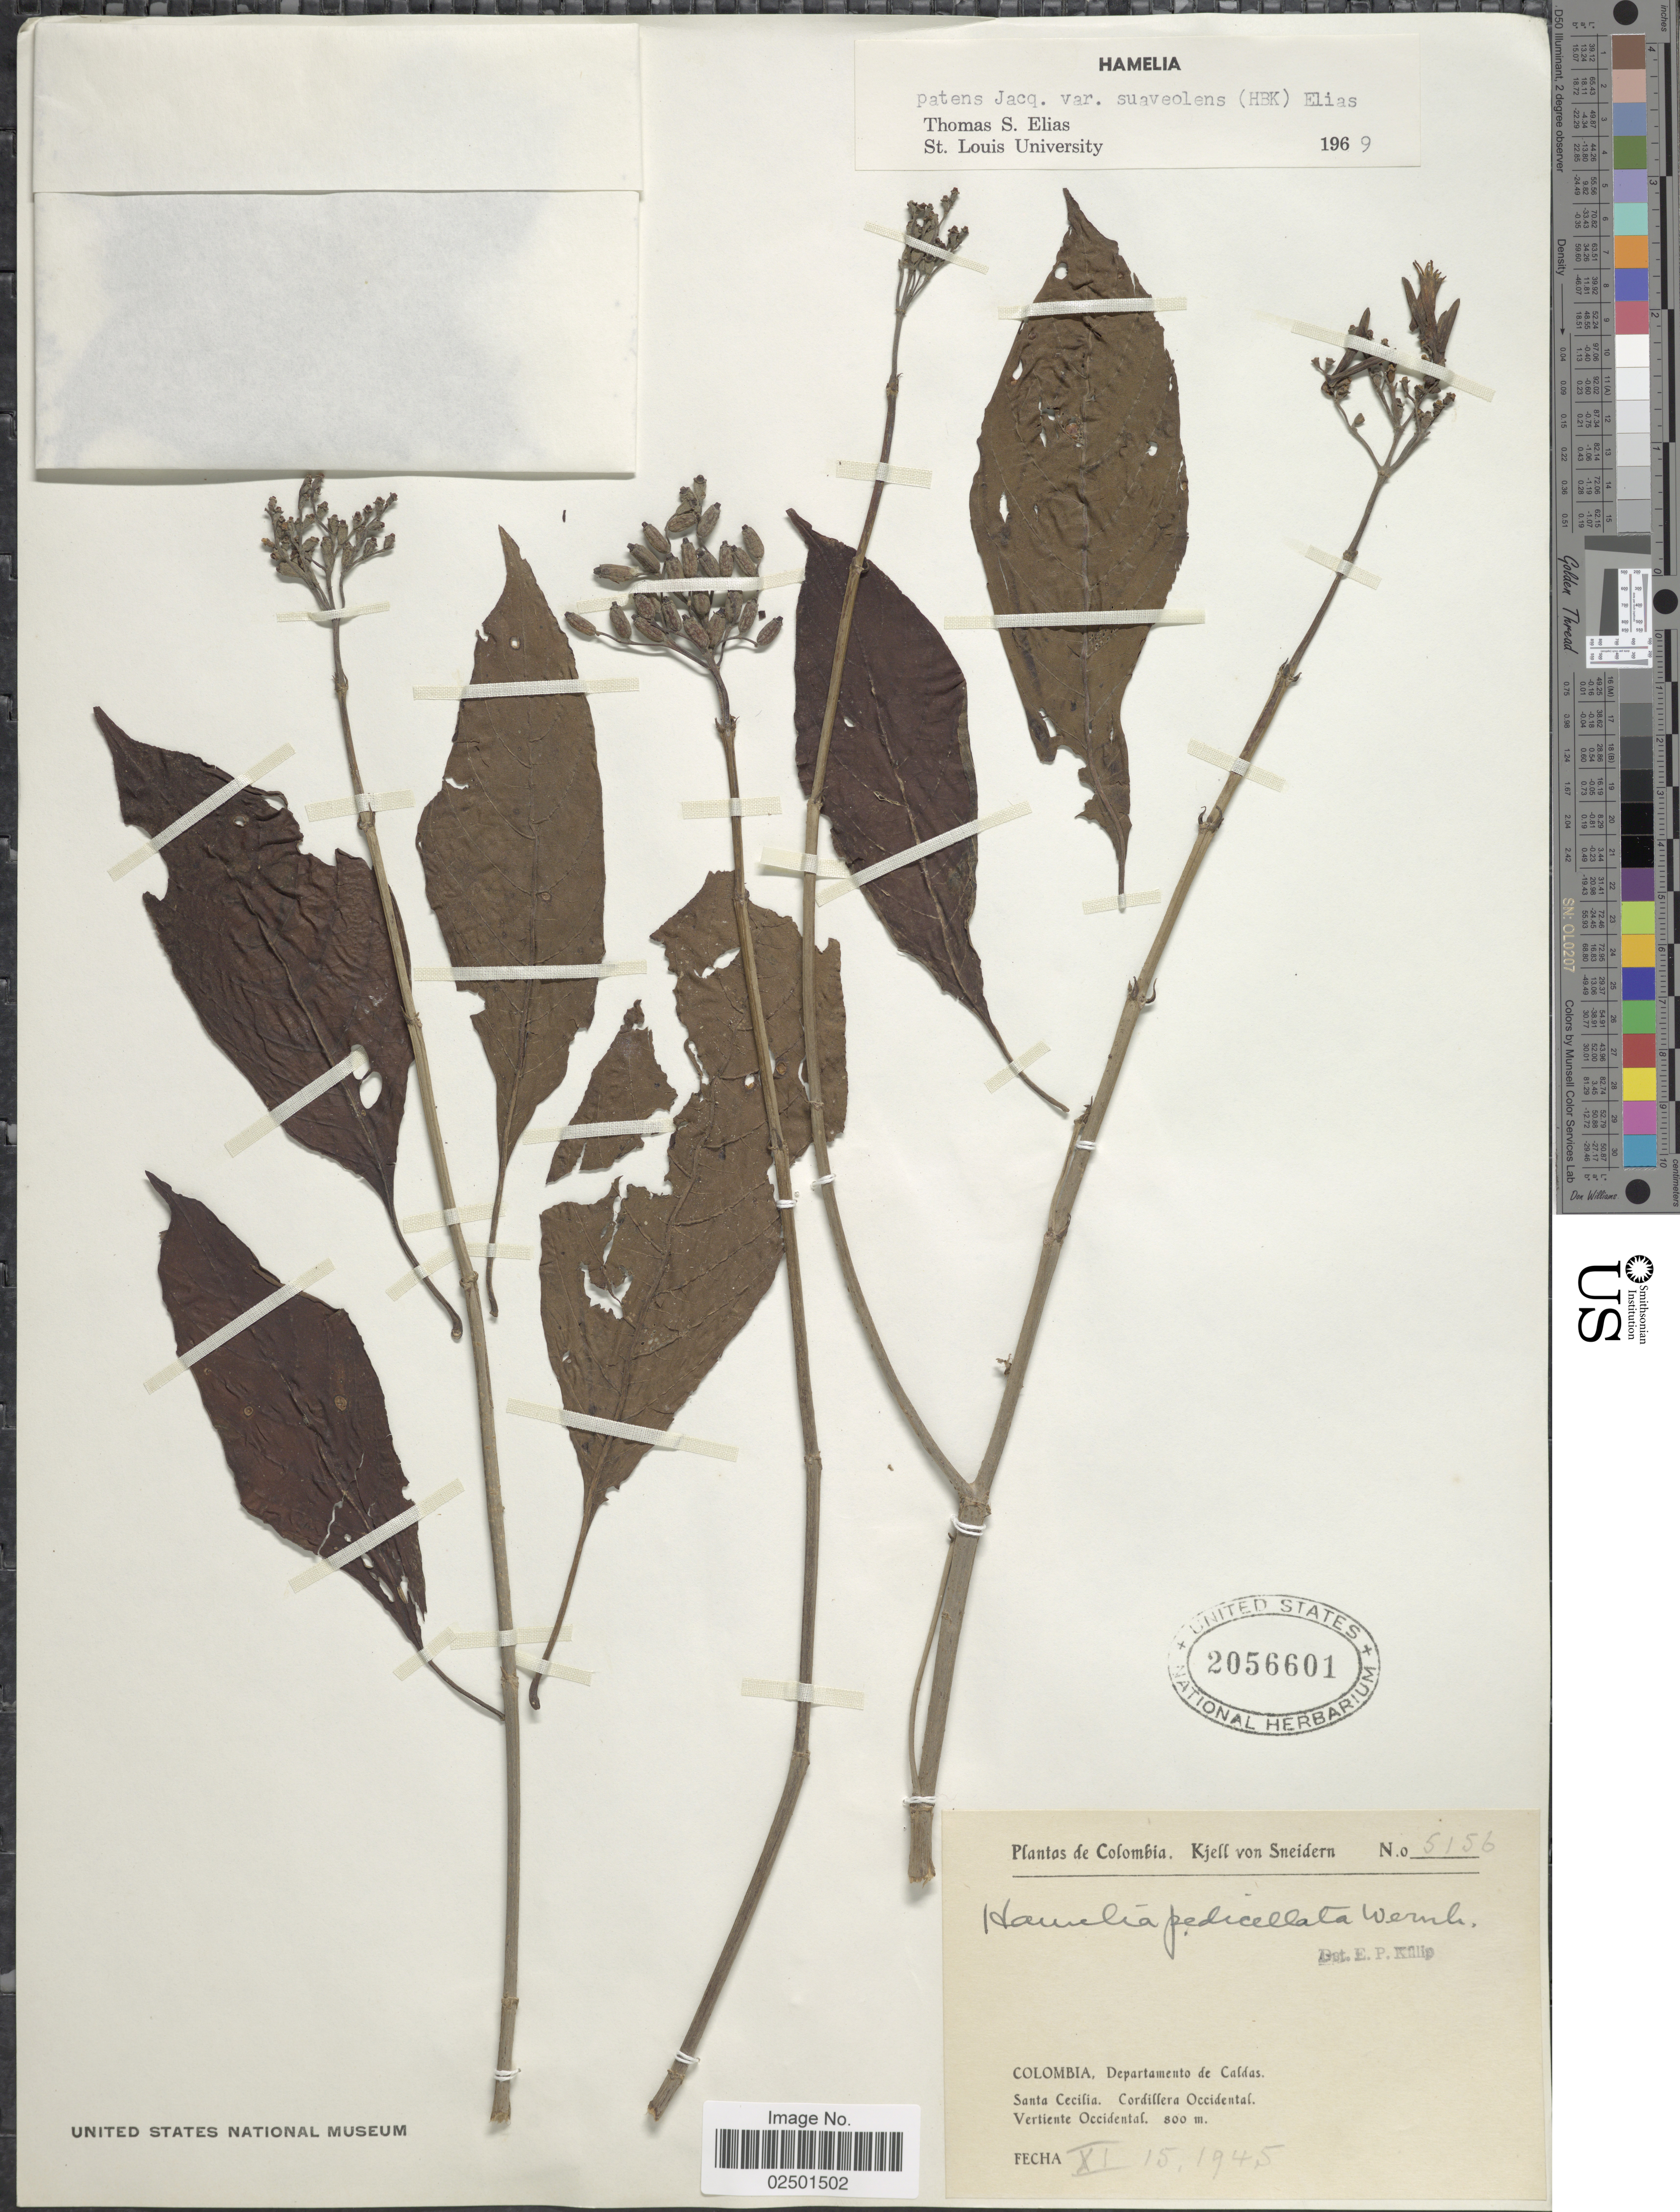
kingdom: Plantae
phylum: Tracheophyta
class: Magnoliopsida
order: Gentianales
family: Rubiaceae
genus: Hamelia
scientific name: Hamelia patens var. glabra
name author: Oerst.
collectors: K. von Sneidern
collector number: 5156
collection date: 1945-11-15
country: Colombia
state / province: Caldas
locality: Departamento de Caldas. Santa Cecilia. Cordillera Occidental. Vertiente Occidental.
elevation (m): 800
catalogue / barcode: US 2056601